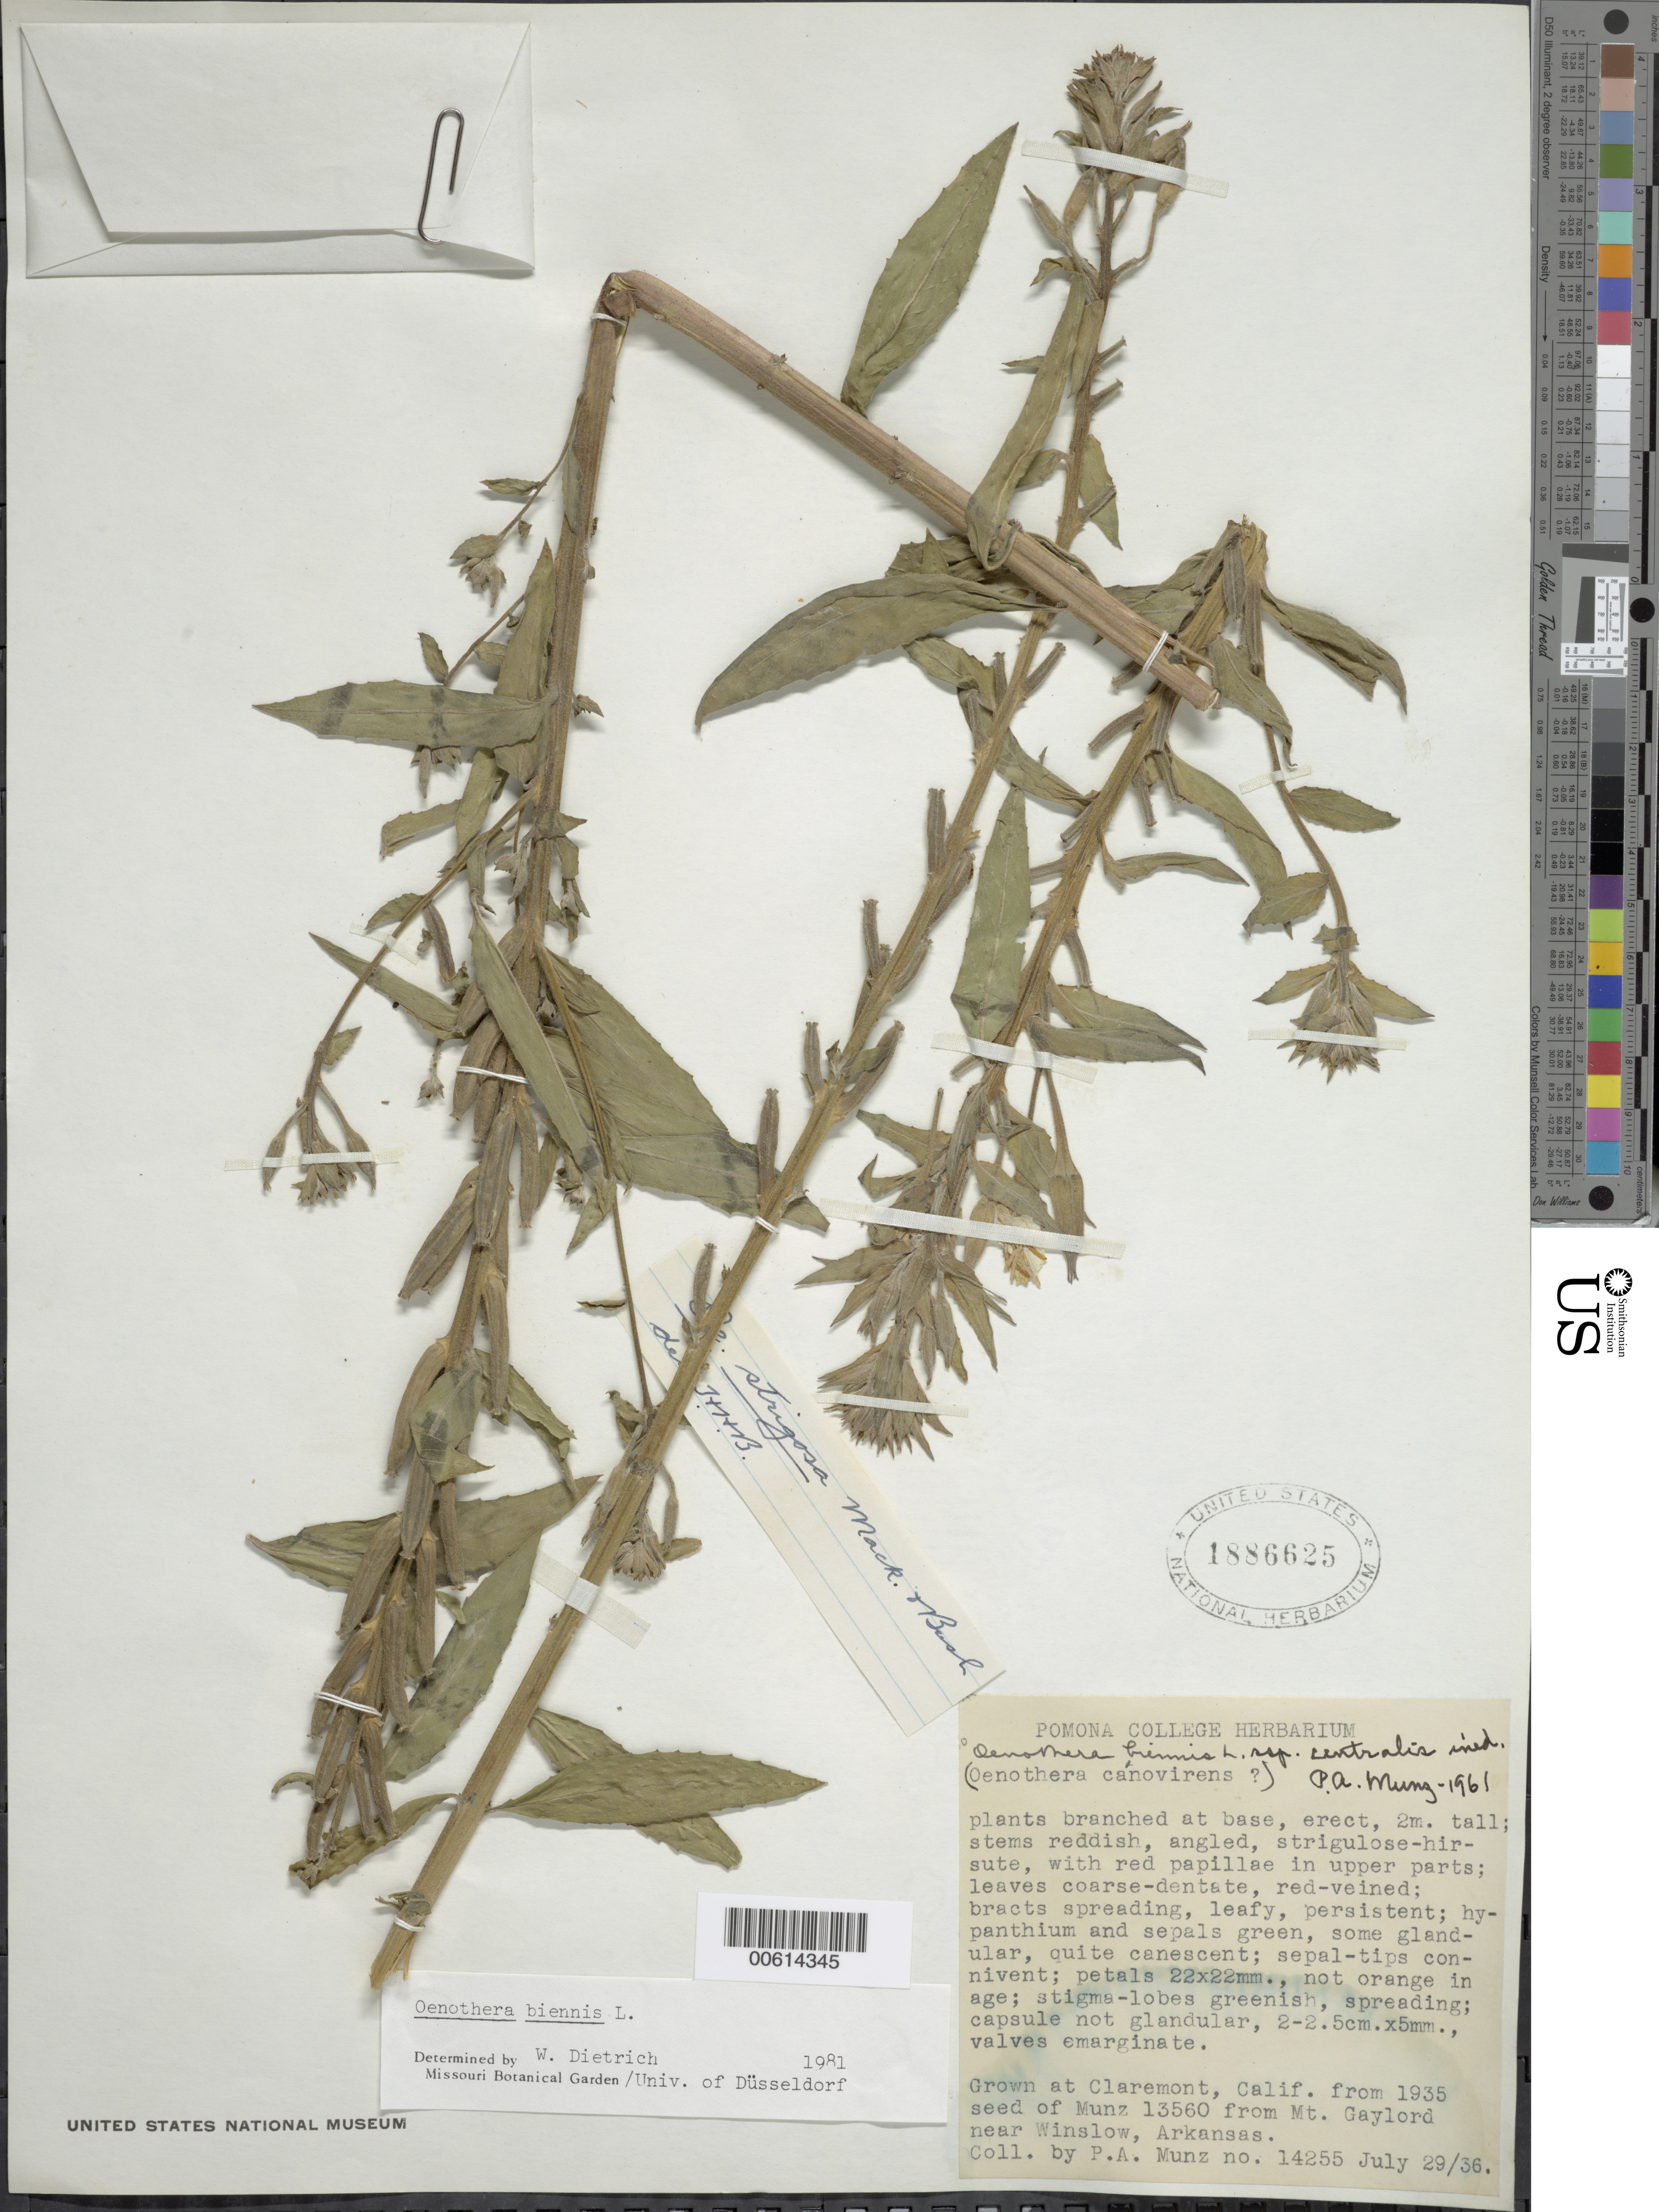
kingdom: Plantae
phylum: Tracheophyta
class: Magnoliopsida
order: Myrtales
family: Onagraceae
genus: Oenothera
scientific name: Oenothera biennis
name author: L.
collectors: P. A. Munz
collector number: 14255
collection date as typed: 29 Jul 1936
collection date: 1936-07-29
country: United States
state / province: California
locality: Pomona College, Claremont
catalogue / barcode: US 1886625